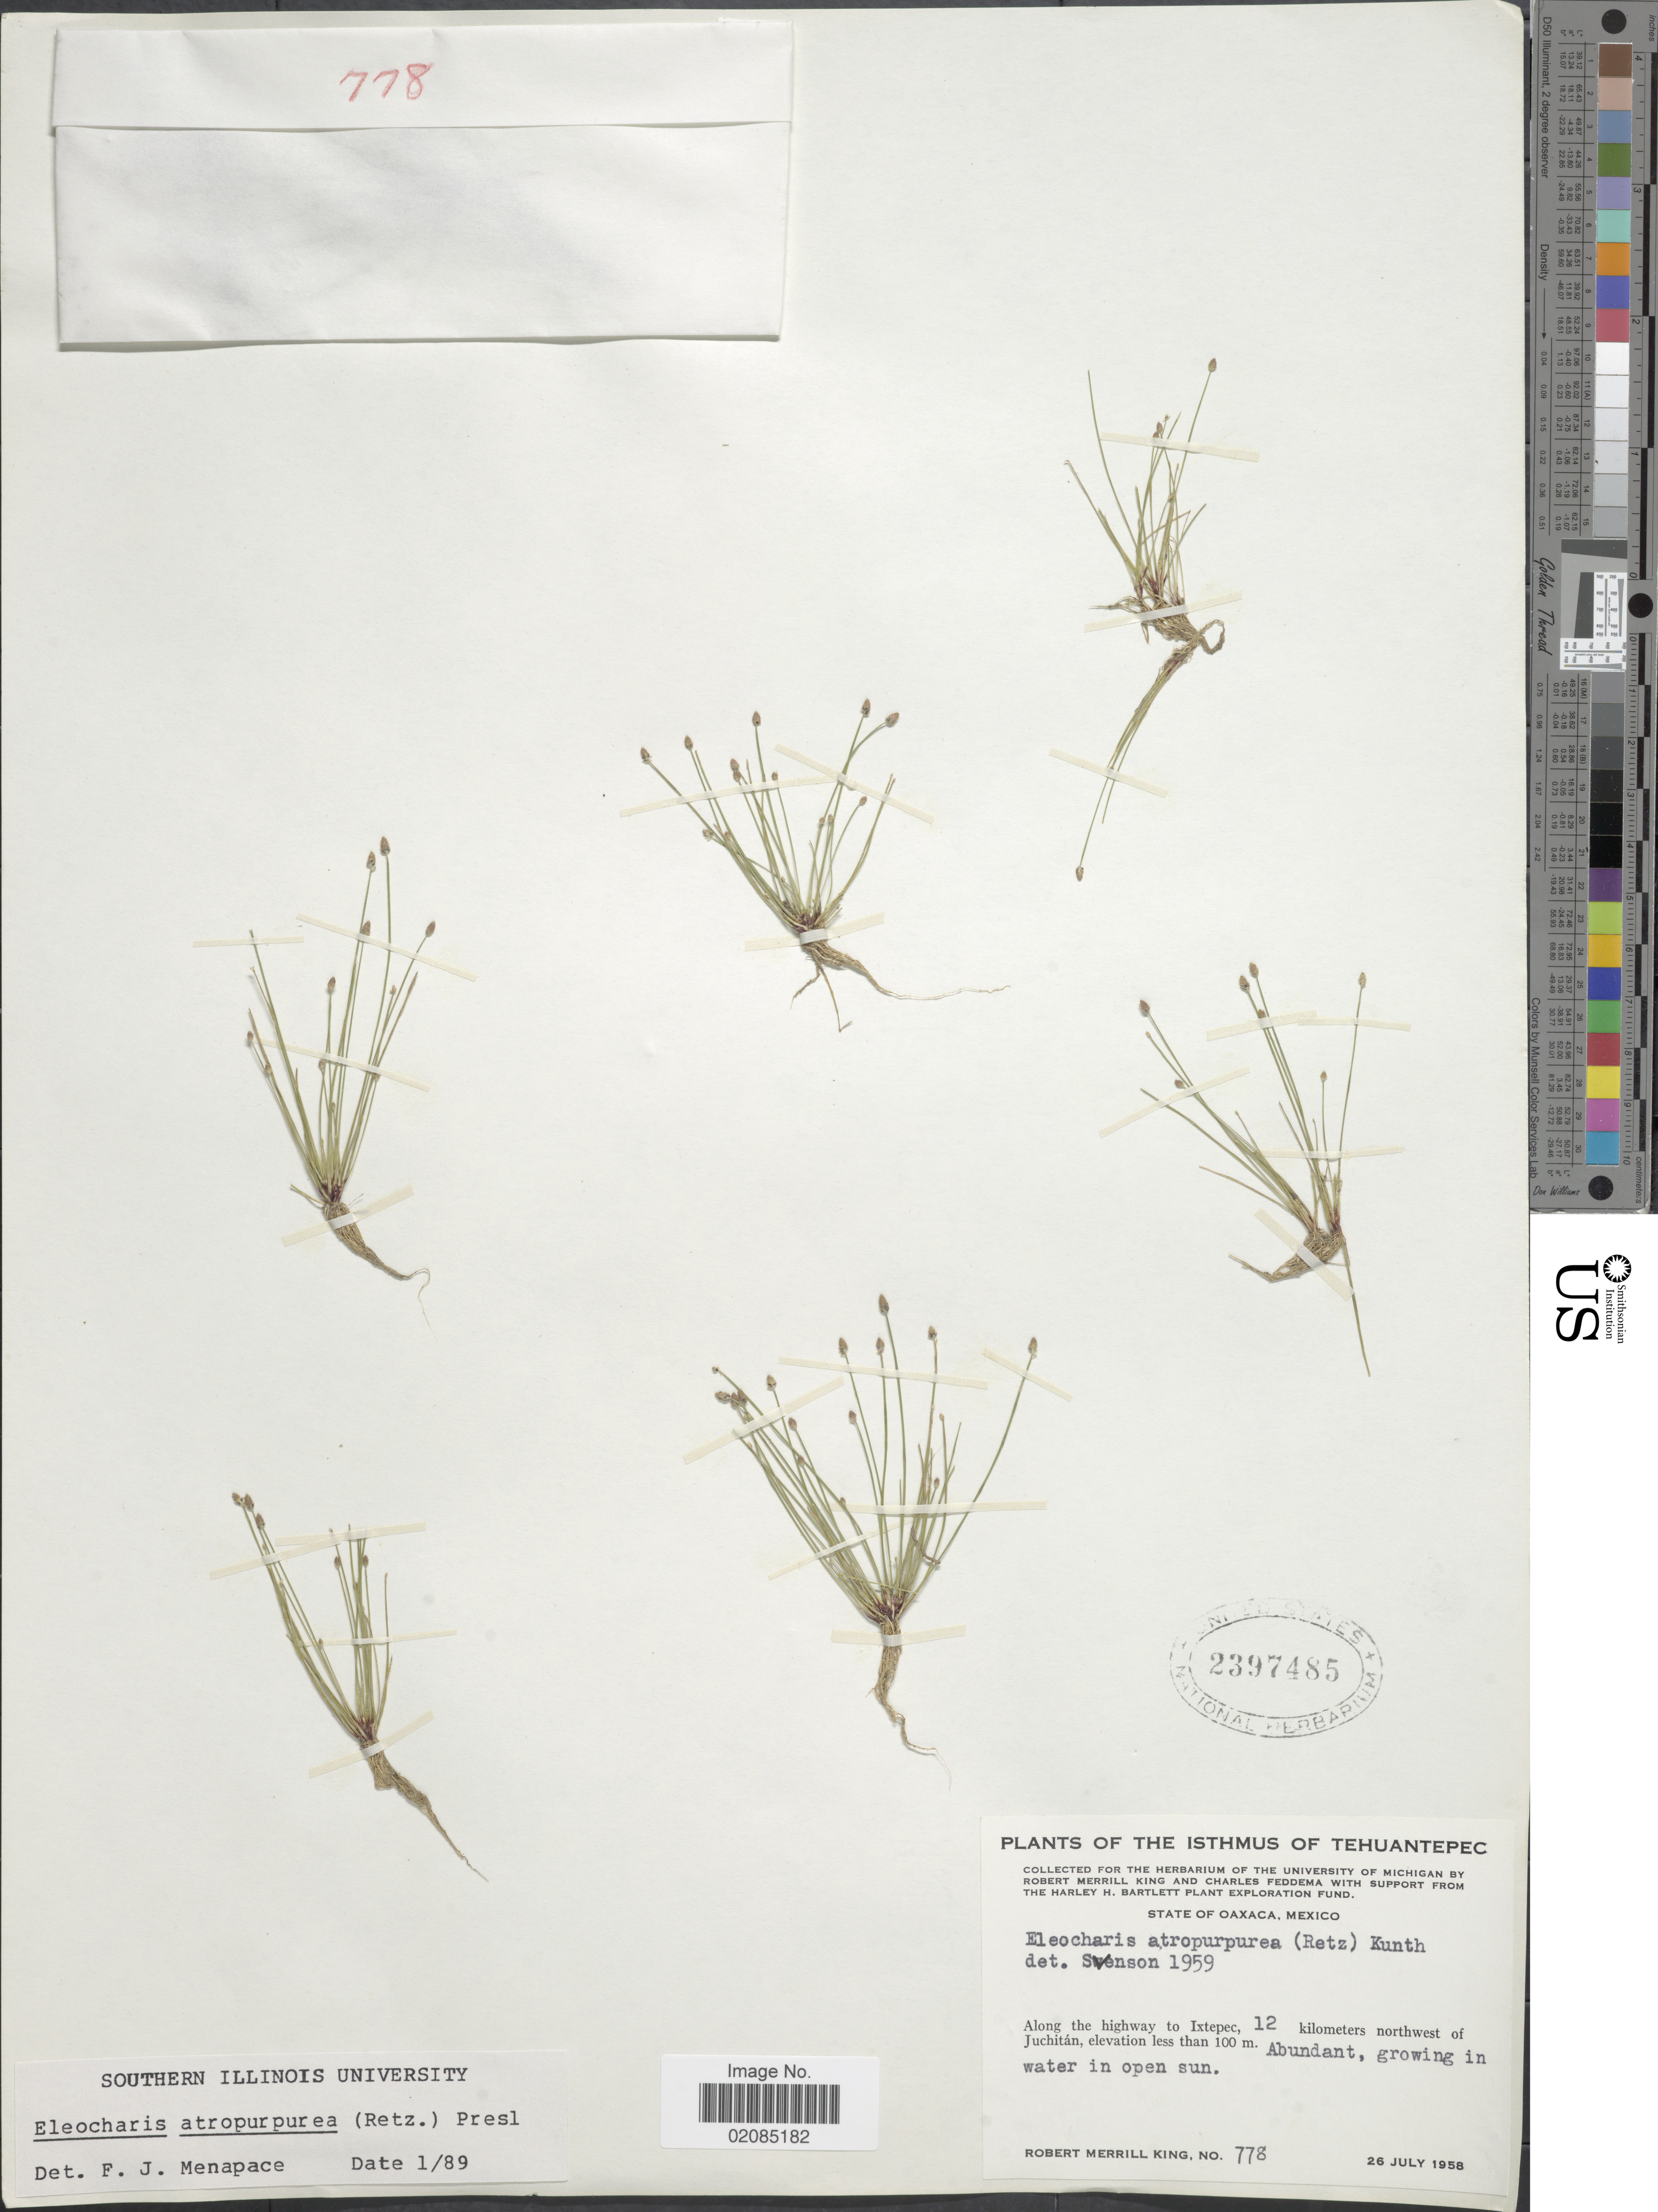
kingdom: Plantae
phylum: Tracheophyta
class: Liliopsida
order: Poales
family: Cyperaceae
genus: Eleocharis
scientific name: Eleocharis atropurpurea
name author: (Retz.) J. Presl & C. Presl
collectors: R. M. King & C. Feddema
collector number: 778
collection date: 1958-07-26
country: Mexico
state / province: Oaxaca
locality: Isthmus of Tehuantepec. State of Oaxaca. Along the highway to Ixtepec, 12 kilometers northwest of Juchitan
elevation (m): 100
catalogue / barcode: US 2397485